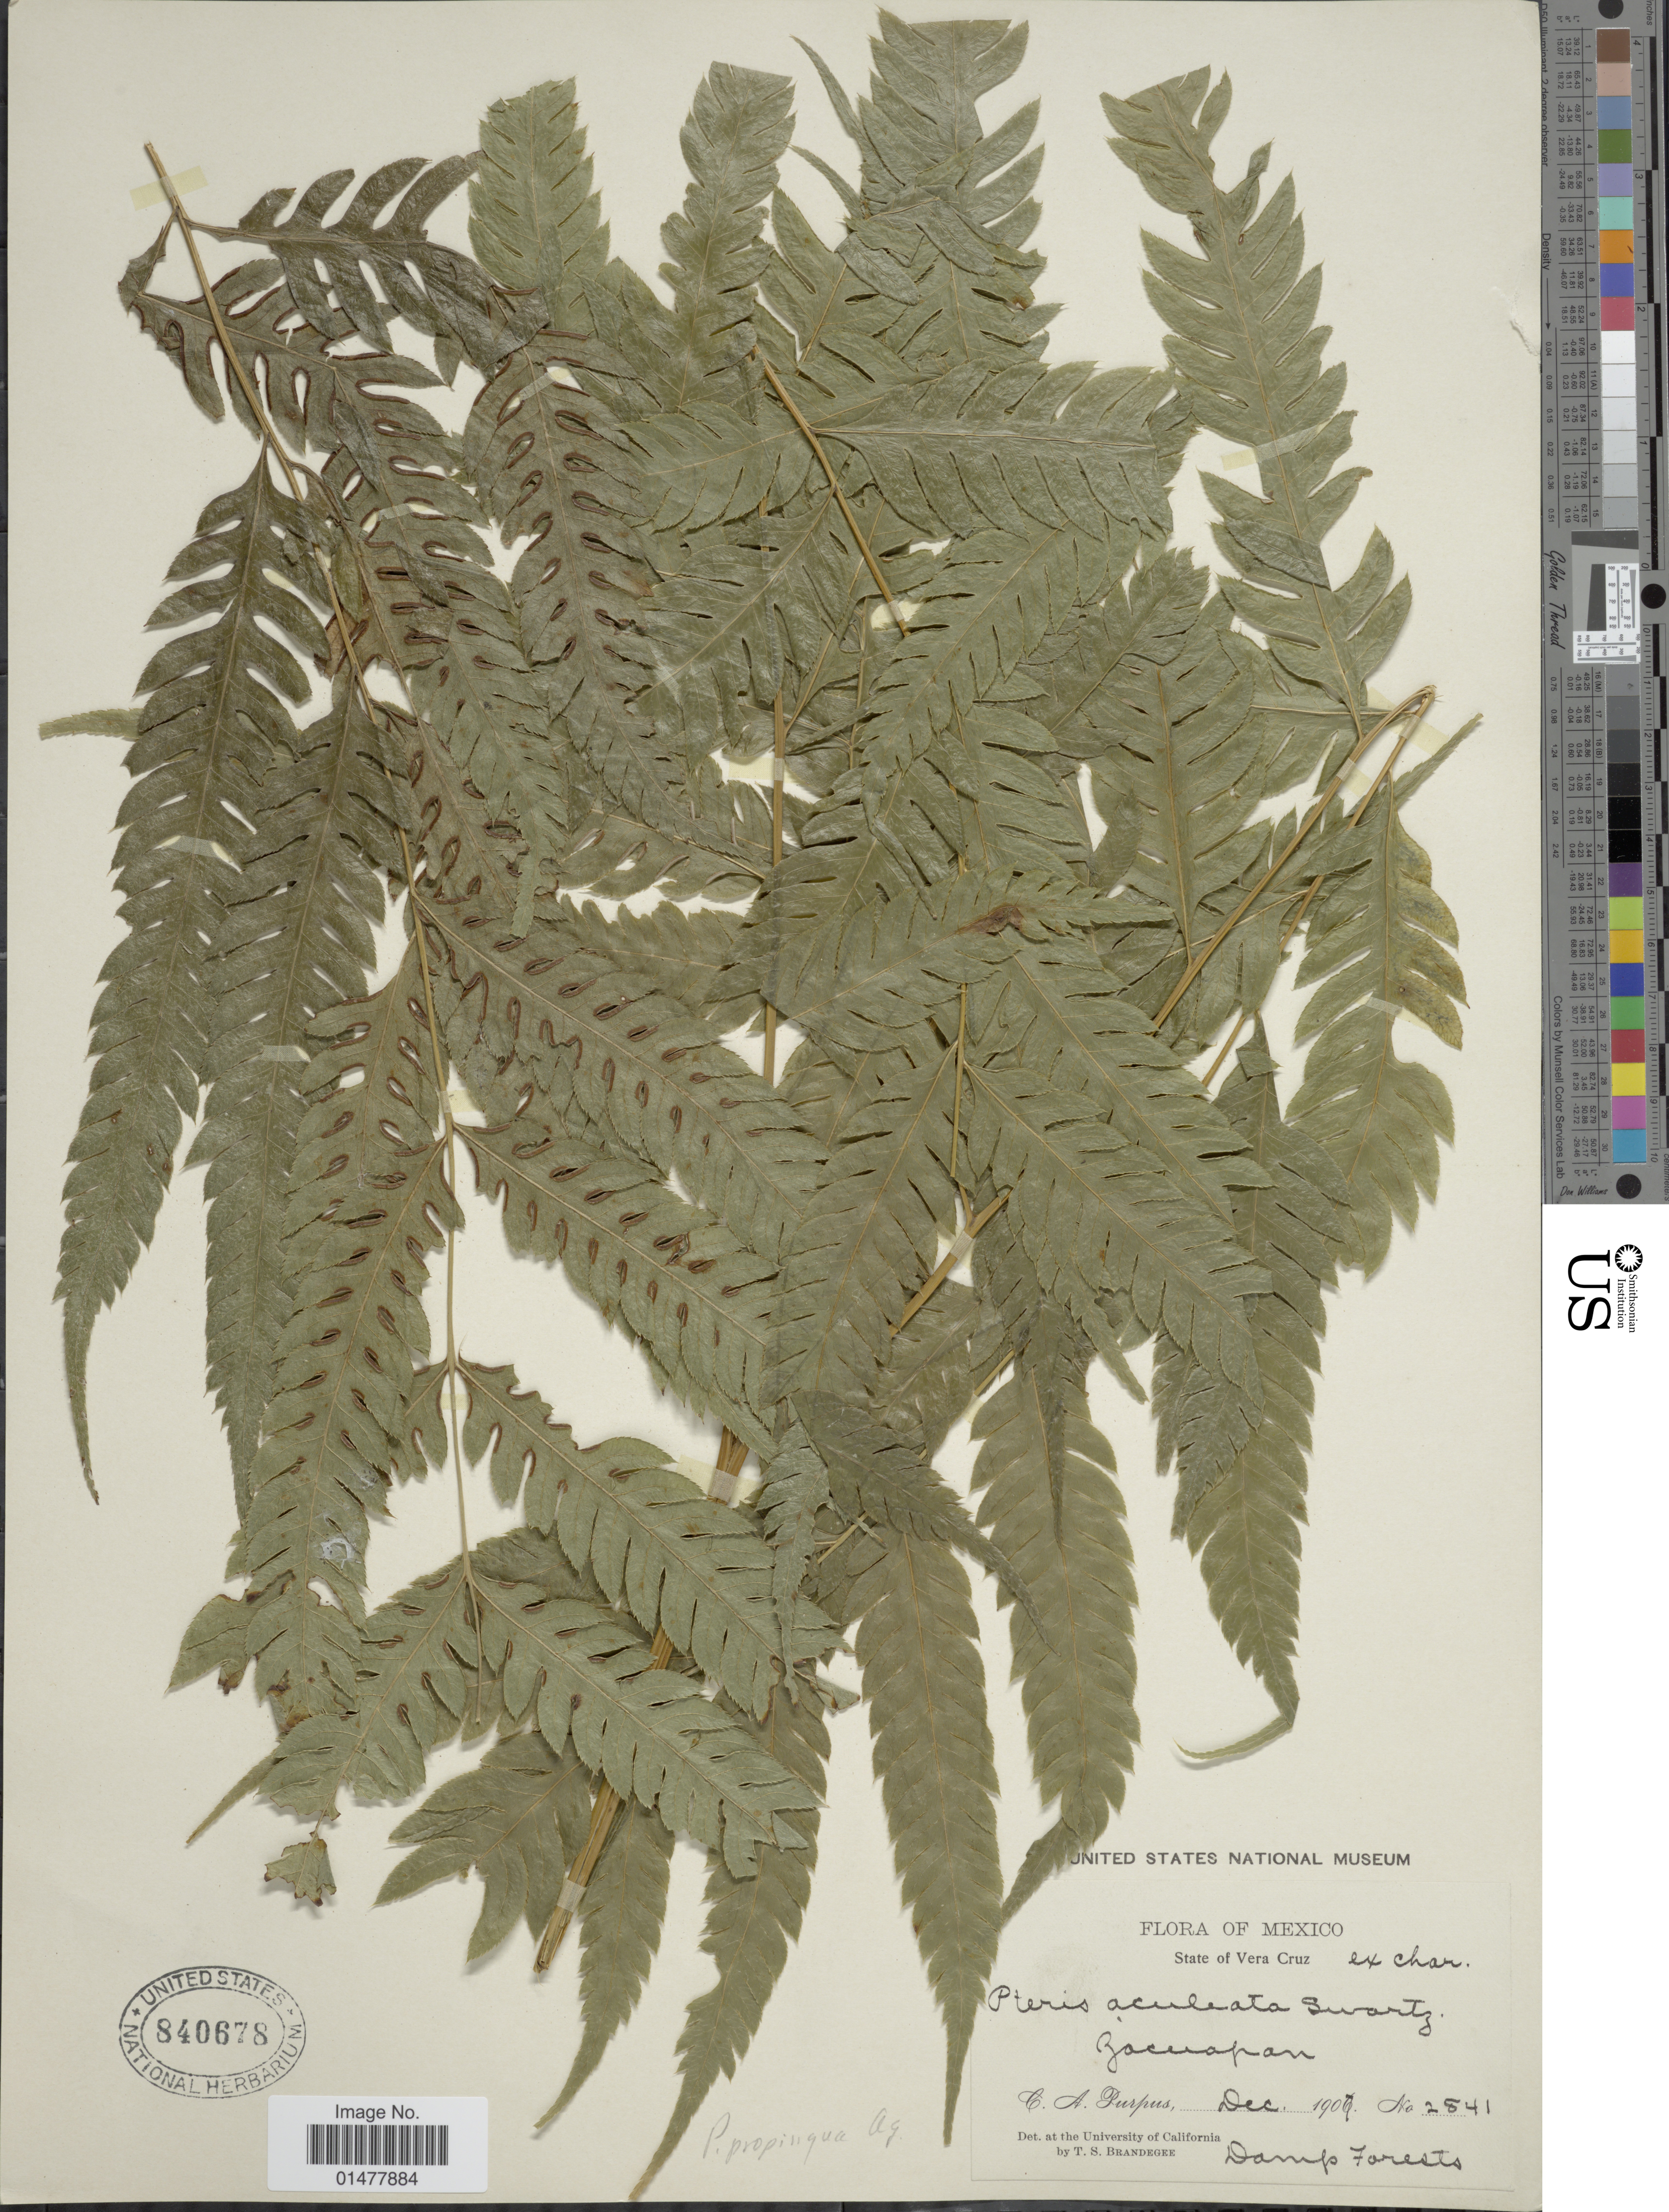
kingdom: Plantae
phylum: Tracheophyta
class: Polypodiopsida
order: Polypodiales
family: Pteridaceae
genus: Pteris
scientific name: Pteris orizabae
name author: M. Martens & Galeotti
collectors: C. A. Purpus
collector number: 2841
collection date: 1907-12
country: Mexico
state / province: Veracruz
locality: Flora of Mexico, State of Vera Cruz, Zacuapan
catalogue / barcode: US 840678